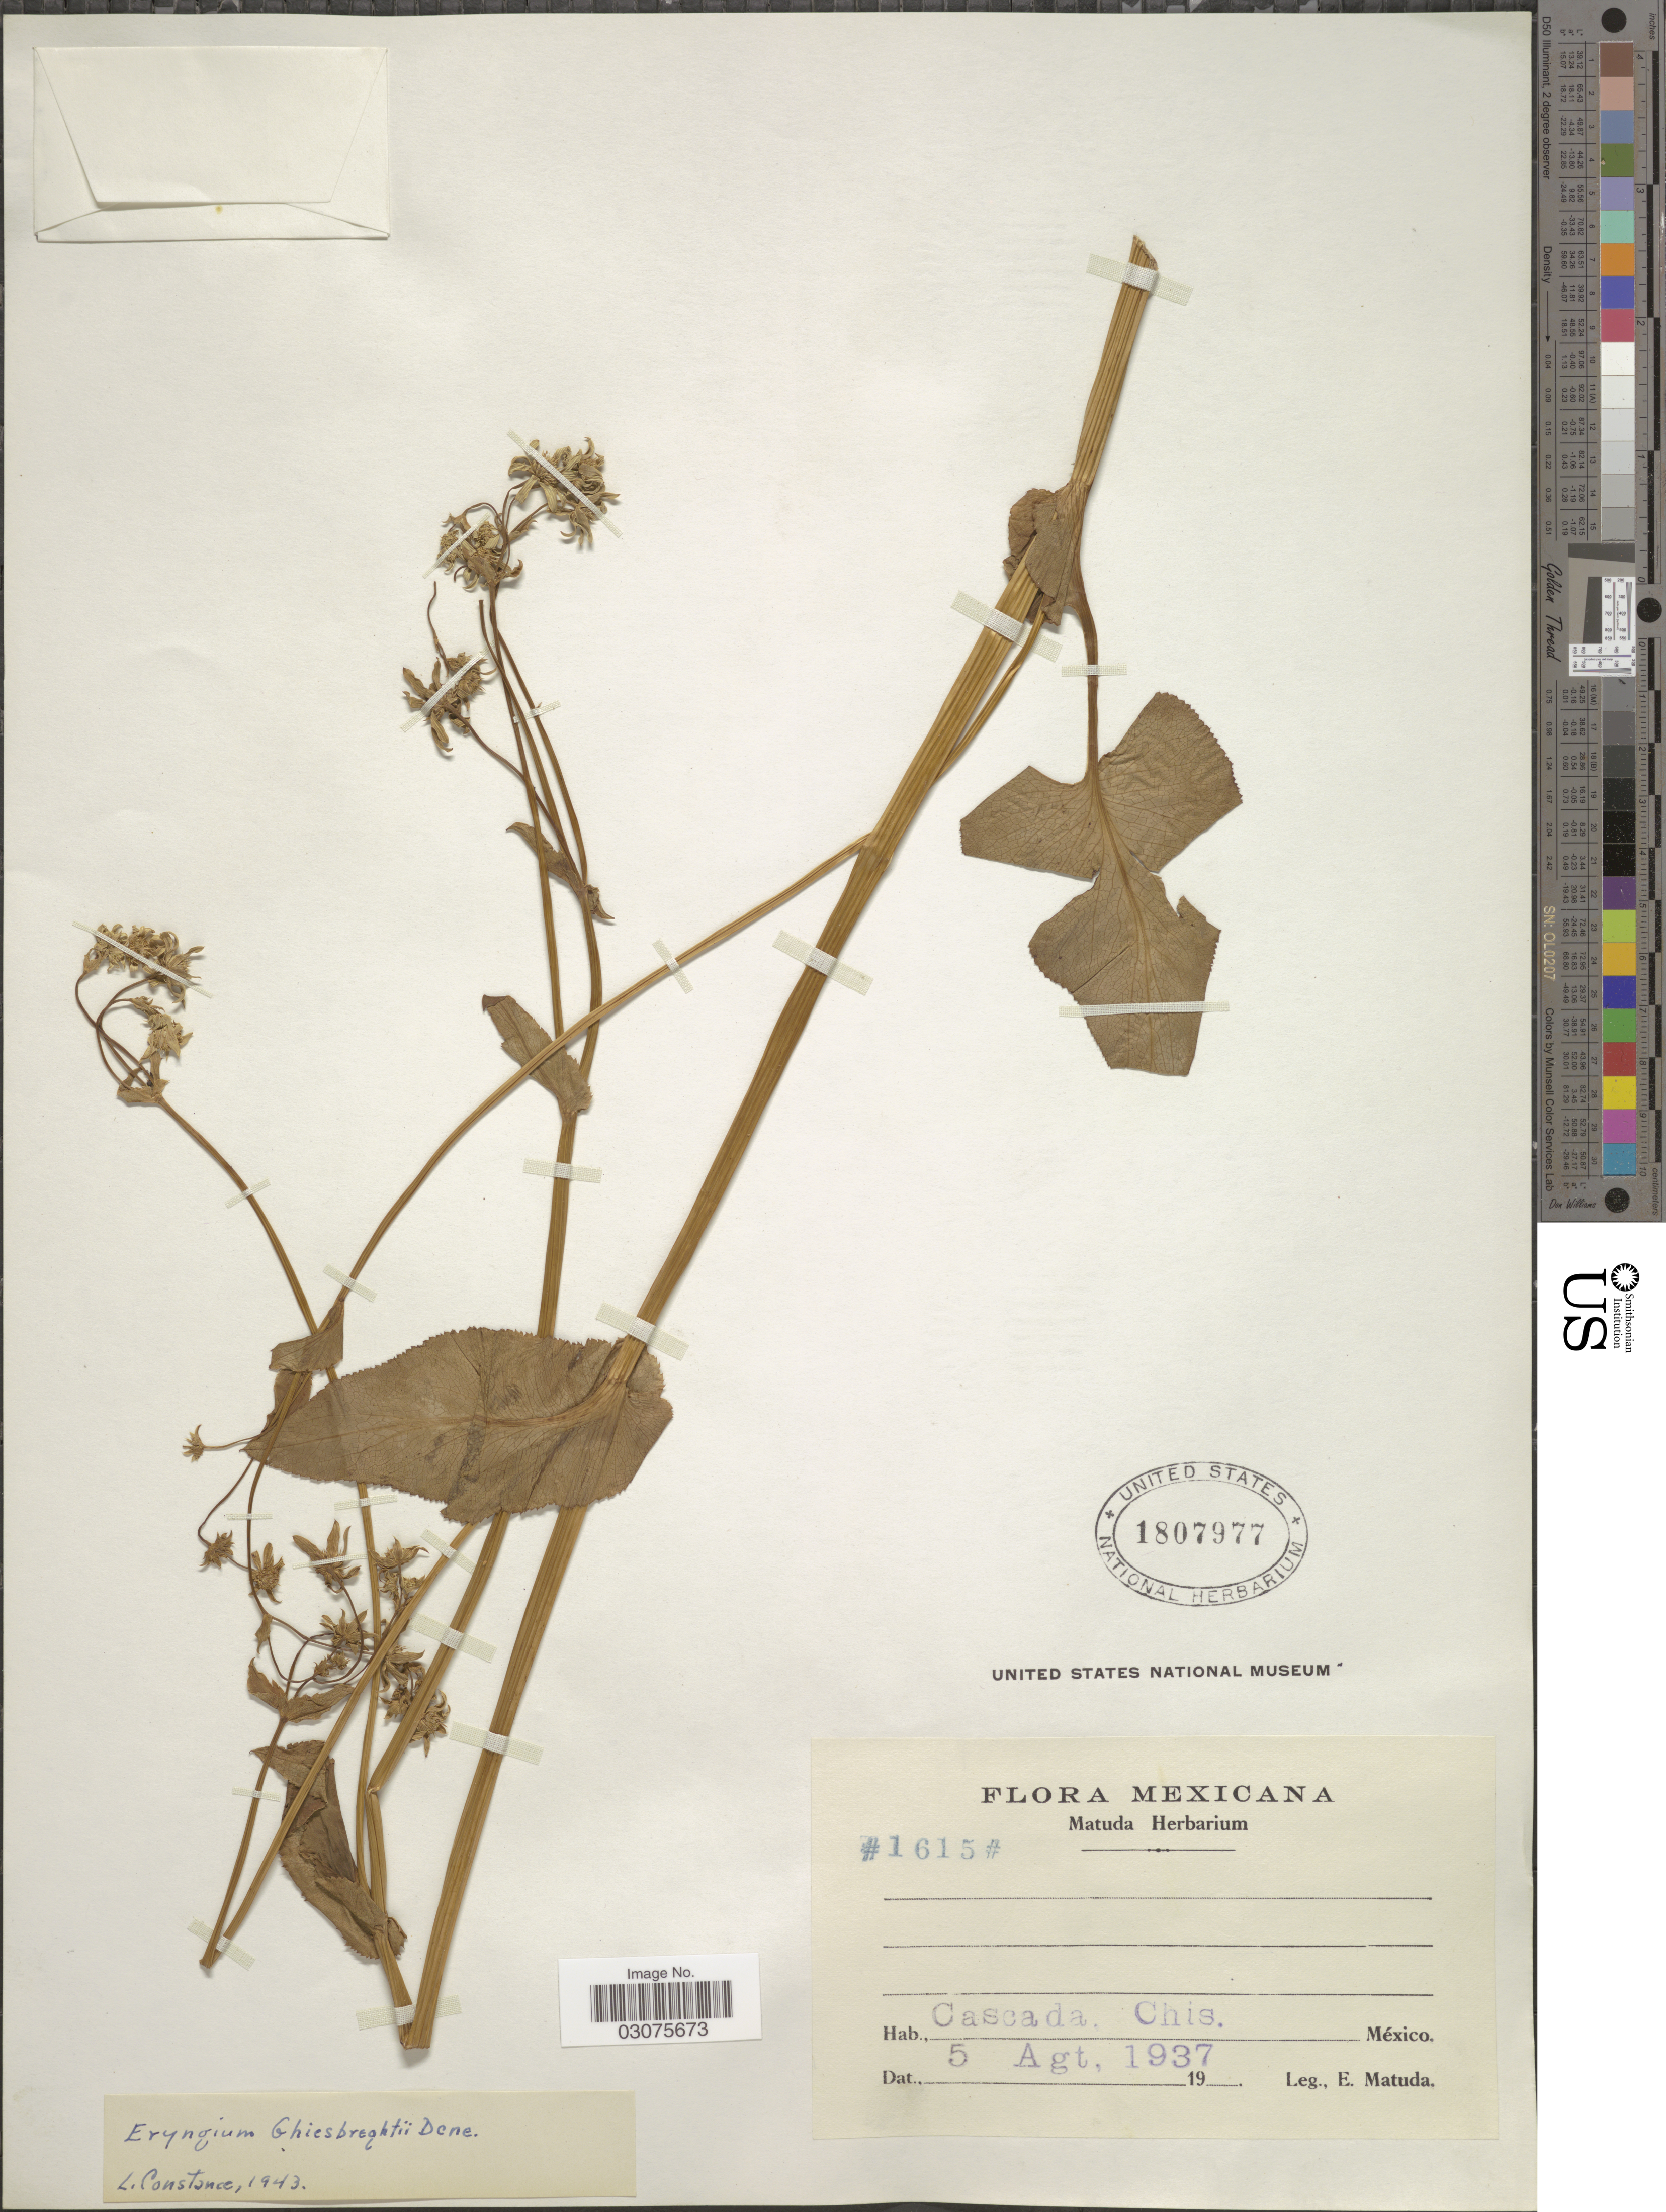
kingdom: Plantae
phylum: Tracheophyta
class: Magnoliopsida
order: Apiales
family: Apiaceae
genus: Eryngium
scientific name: Eryngium ghiesbreghtii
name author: Decne.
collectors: E. Matuda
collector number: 1615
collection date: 1937-08-05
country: Mexico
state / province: Chiapas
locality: Cascada.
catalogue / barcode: US 1807977